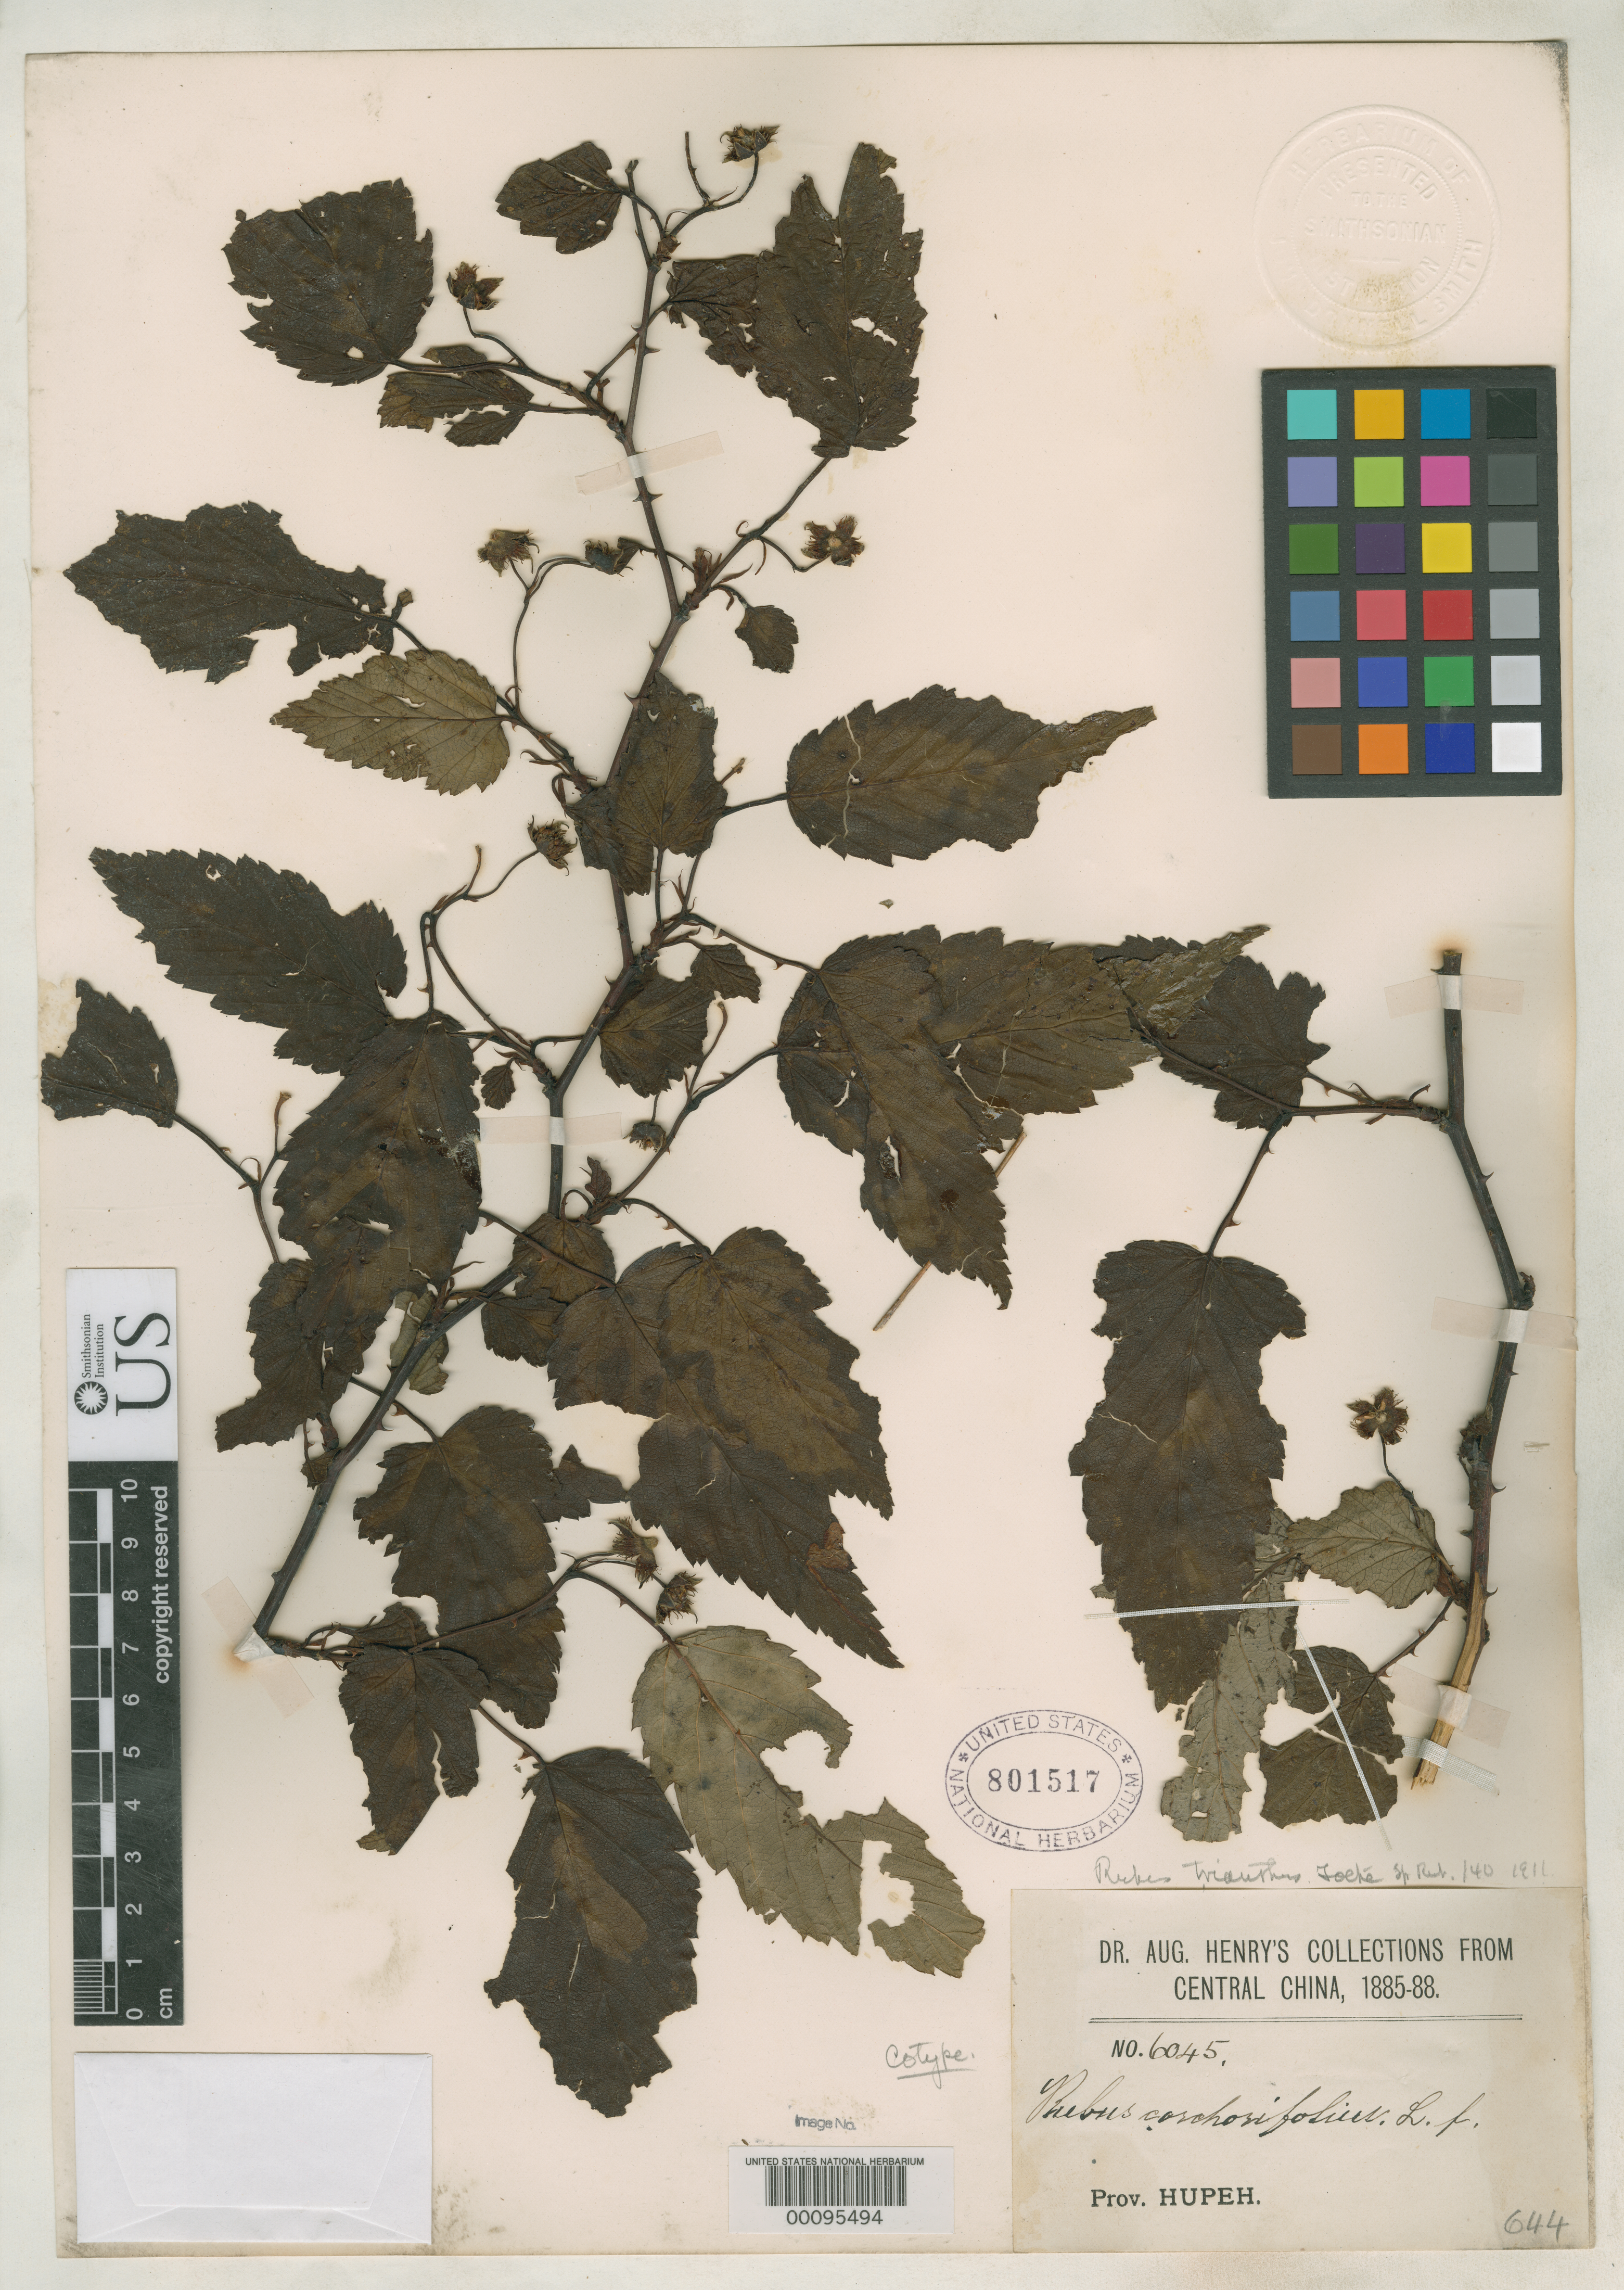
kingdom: Plantae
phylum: Tracheophyta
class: Magnoliopsida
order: Rosales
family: Rosaceae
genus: Rubus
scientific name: Rubus trianthus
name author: Focke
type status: Isotype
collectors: A. Henry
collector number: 6045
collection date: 1885/1888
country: China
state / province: Hubei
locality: Central China. Prov. Hupeh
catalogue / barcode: US 801517